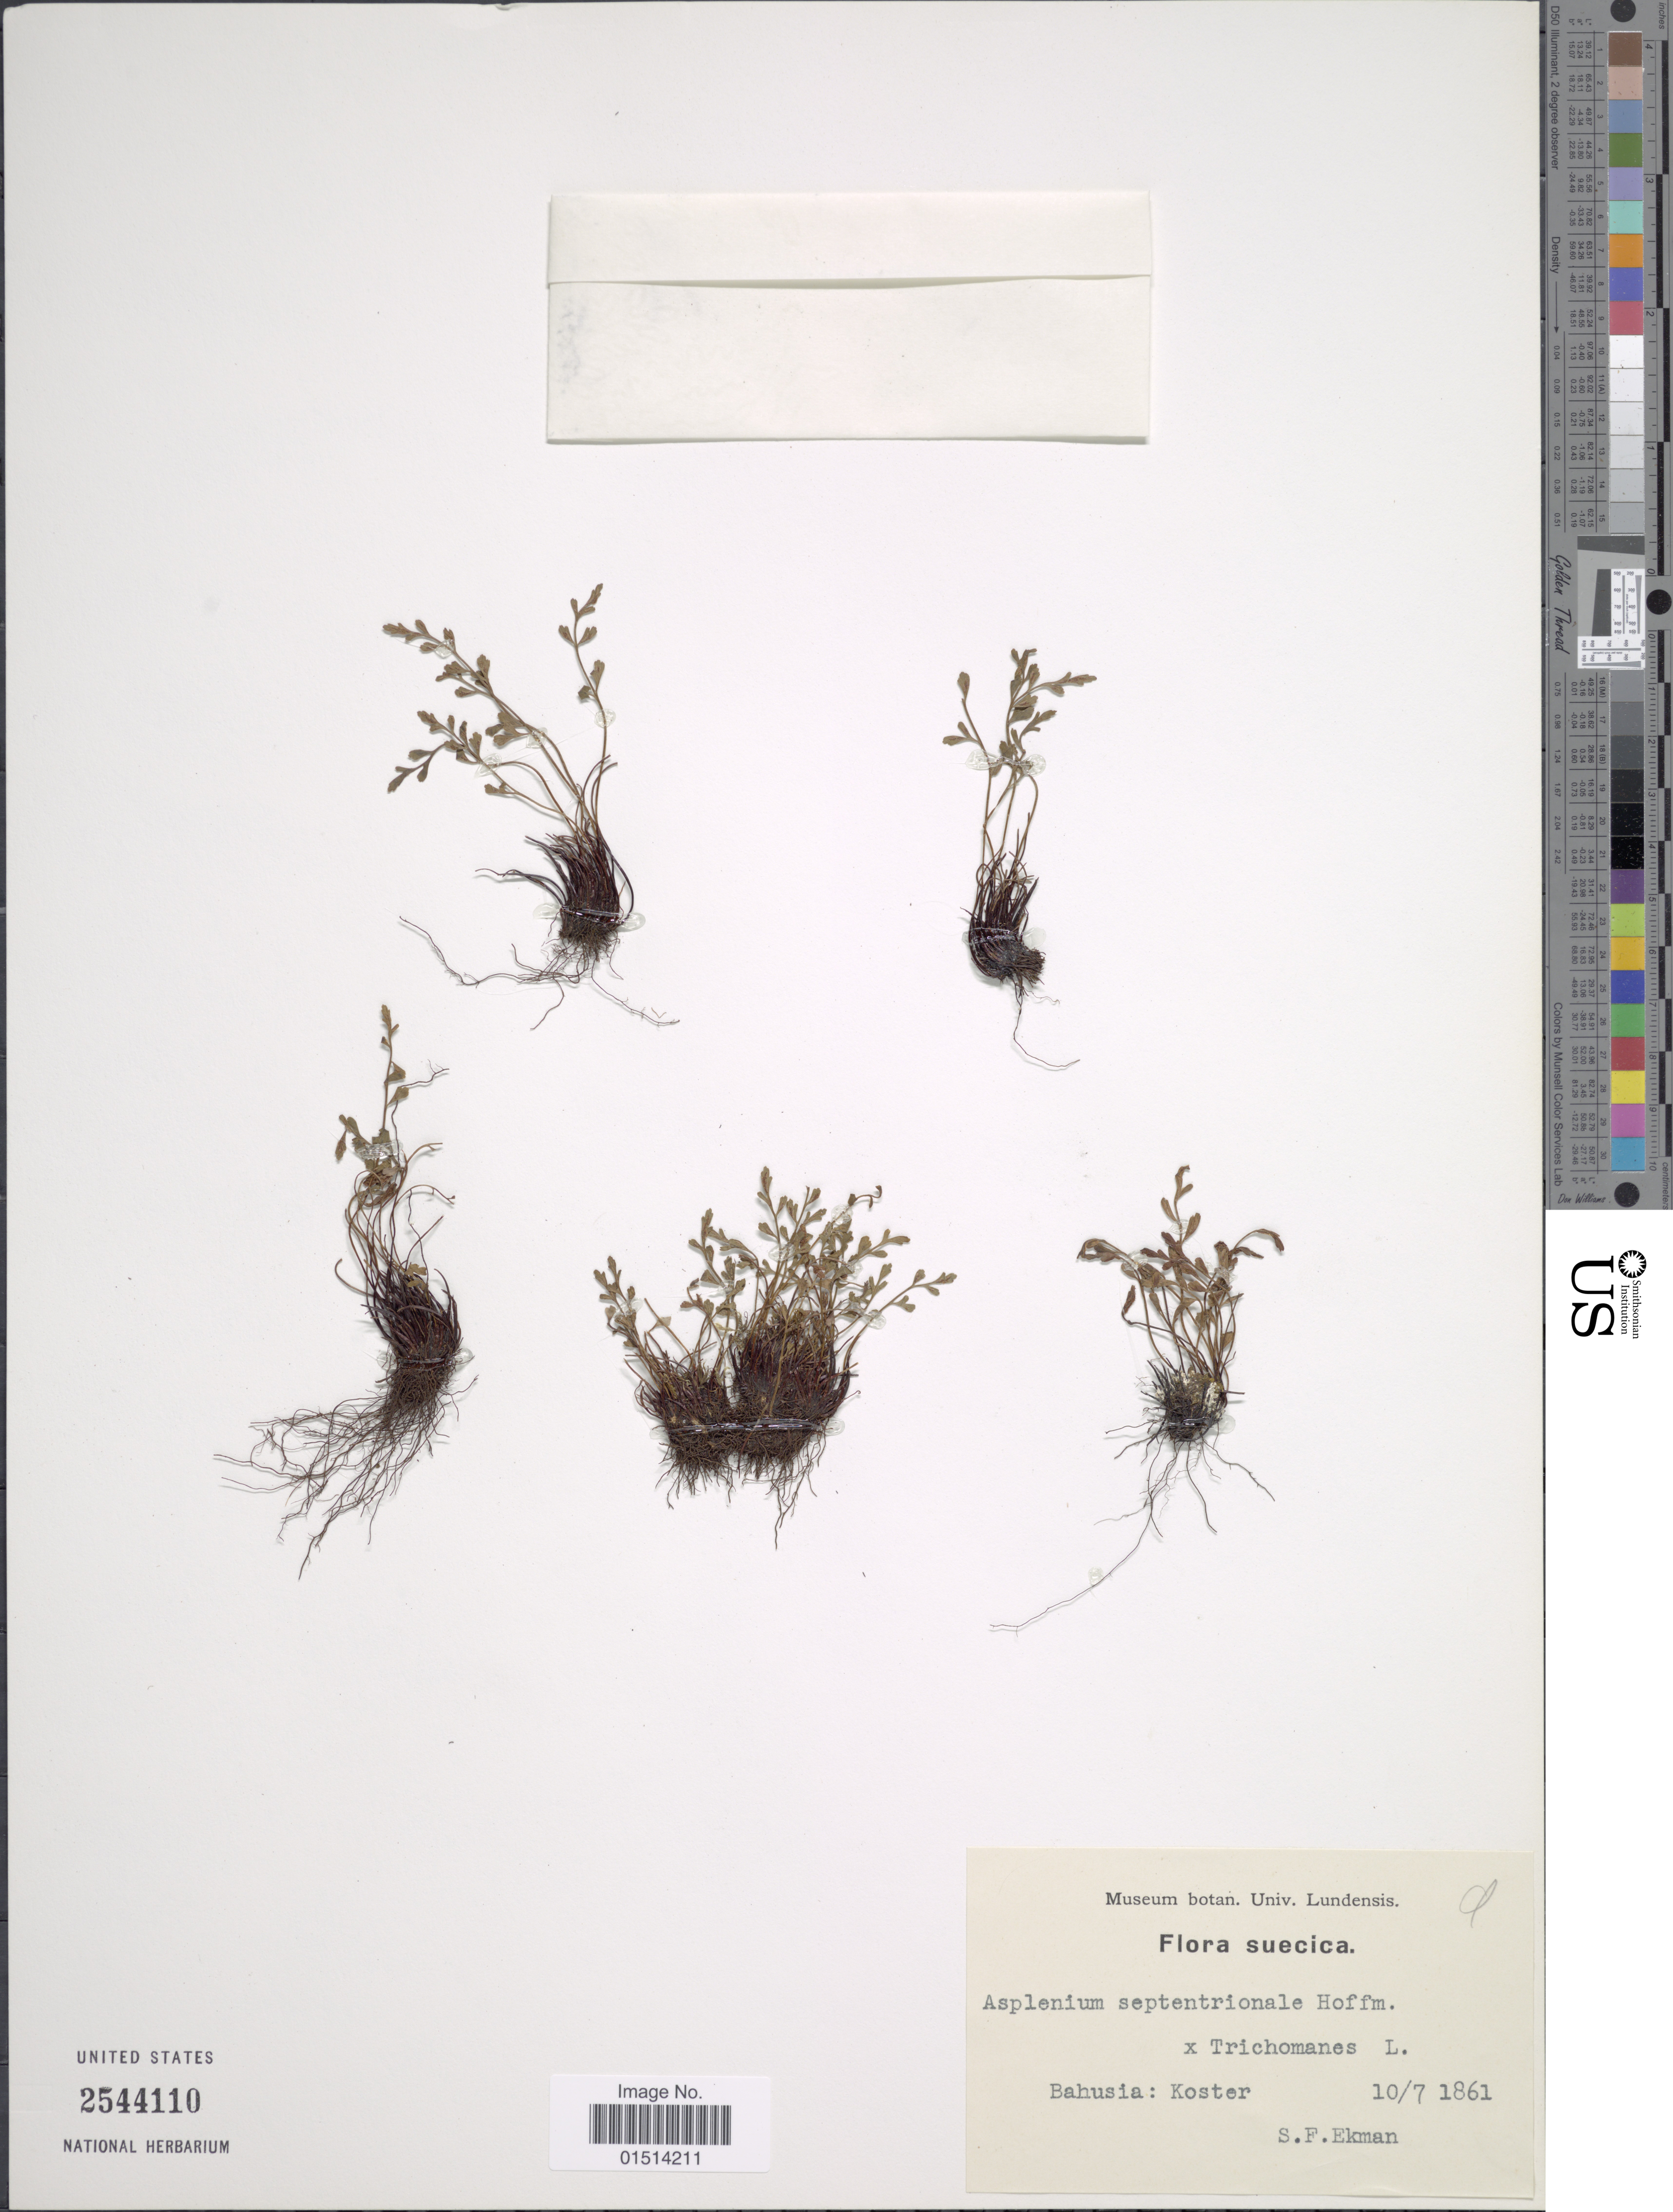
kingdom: Plantae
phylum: Tracheophyta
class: Polypodiopsida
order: Polypodiales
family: Aspleniaceae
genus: Asplenium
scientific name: Asplenium septentrionale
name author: (L.) Hoffm.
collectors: S. Ekman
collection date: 1861-07-10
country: Sweden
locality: Suecica, Bahusia: Koster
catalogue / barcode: US 2544110